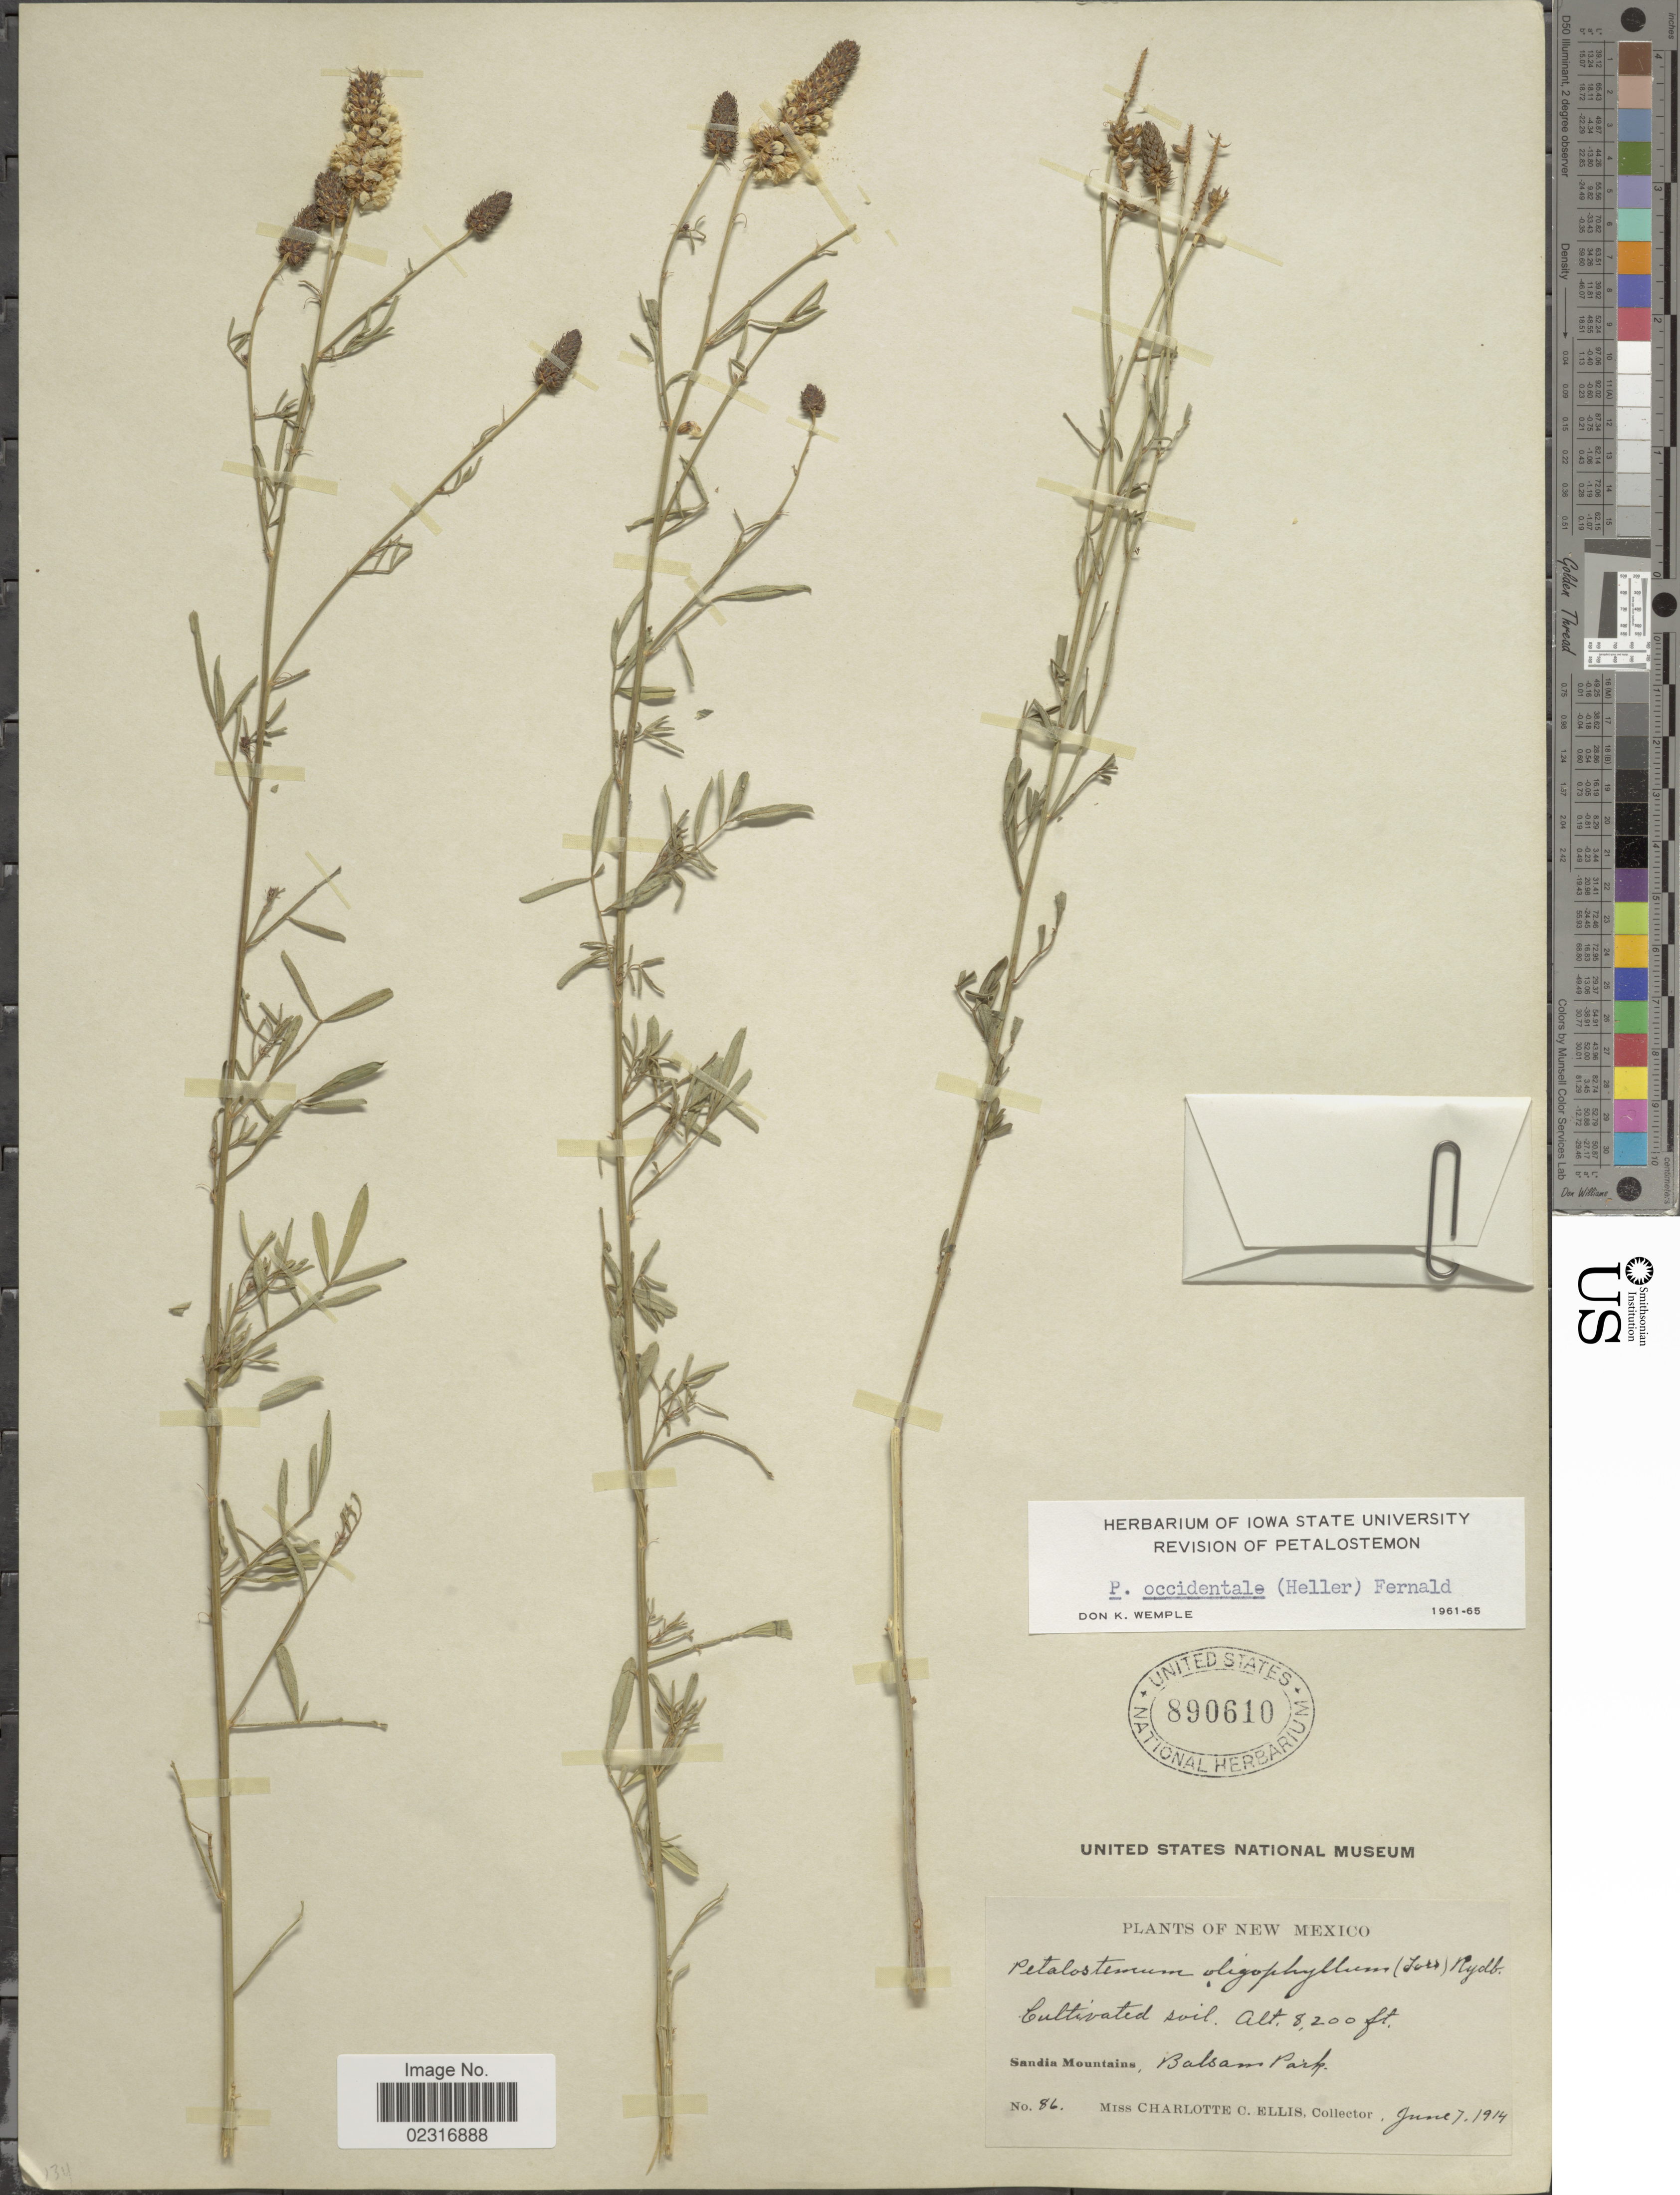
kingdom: Plantae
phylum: Tracheophyta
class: Magnoliopsida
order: Fabales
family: Fabaceae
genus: Dalea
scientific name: Dalea candida var. oligophylla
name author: (Torr) Shinners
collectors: C. C. Ellis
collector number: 86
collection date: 1914-06-07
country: United States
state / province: New Mexico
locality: Sandia Mountains, Balsam Park.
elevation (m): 2499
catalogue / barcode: US 890610